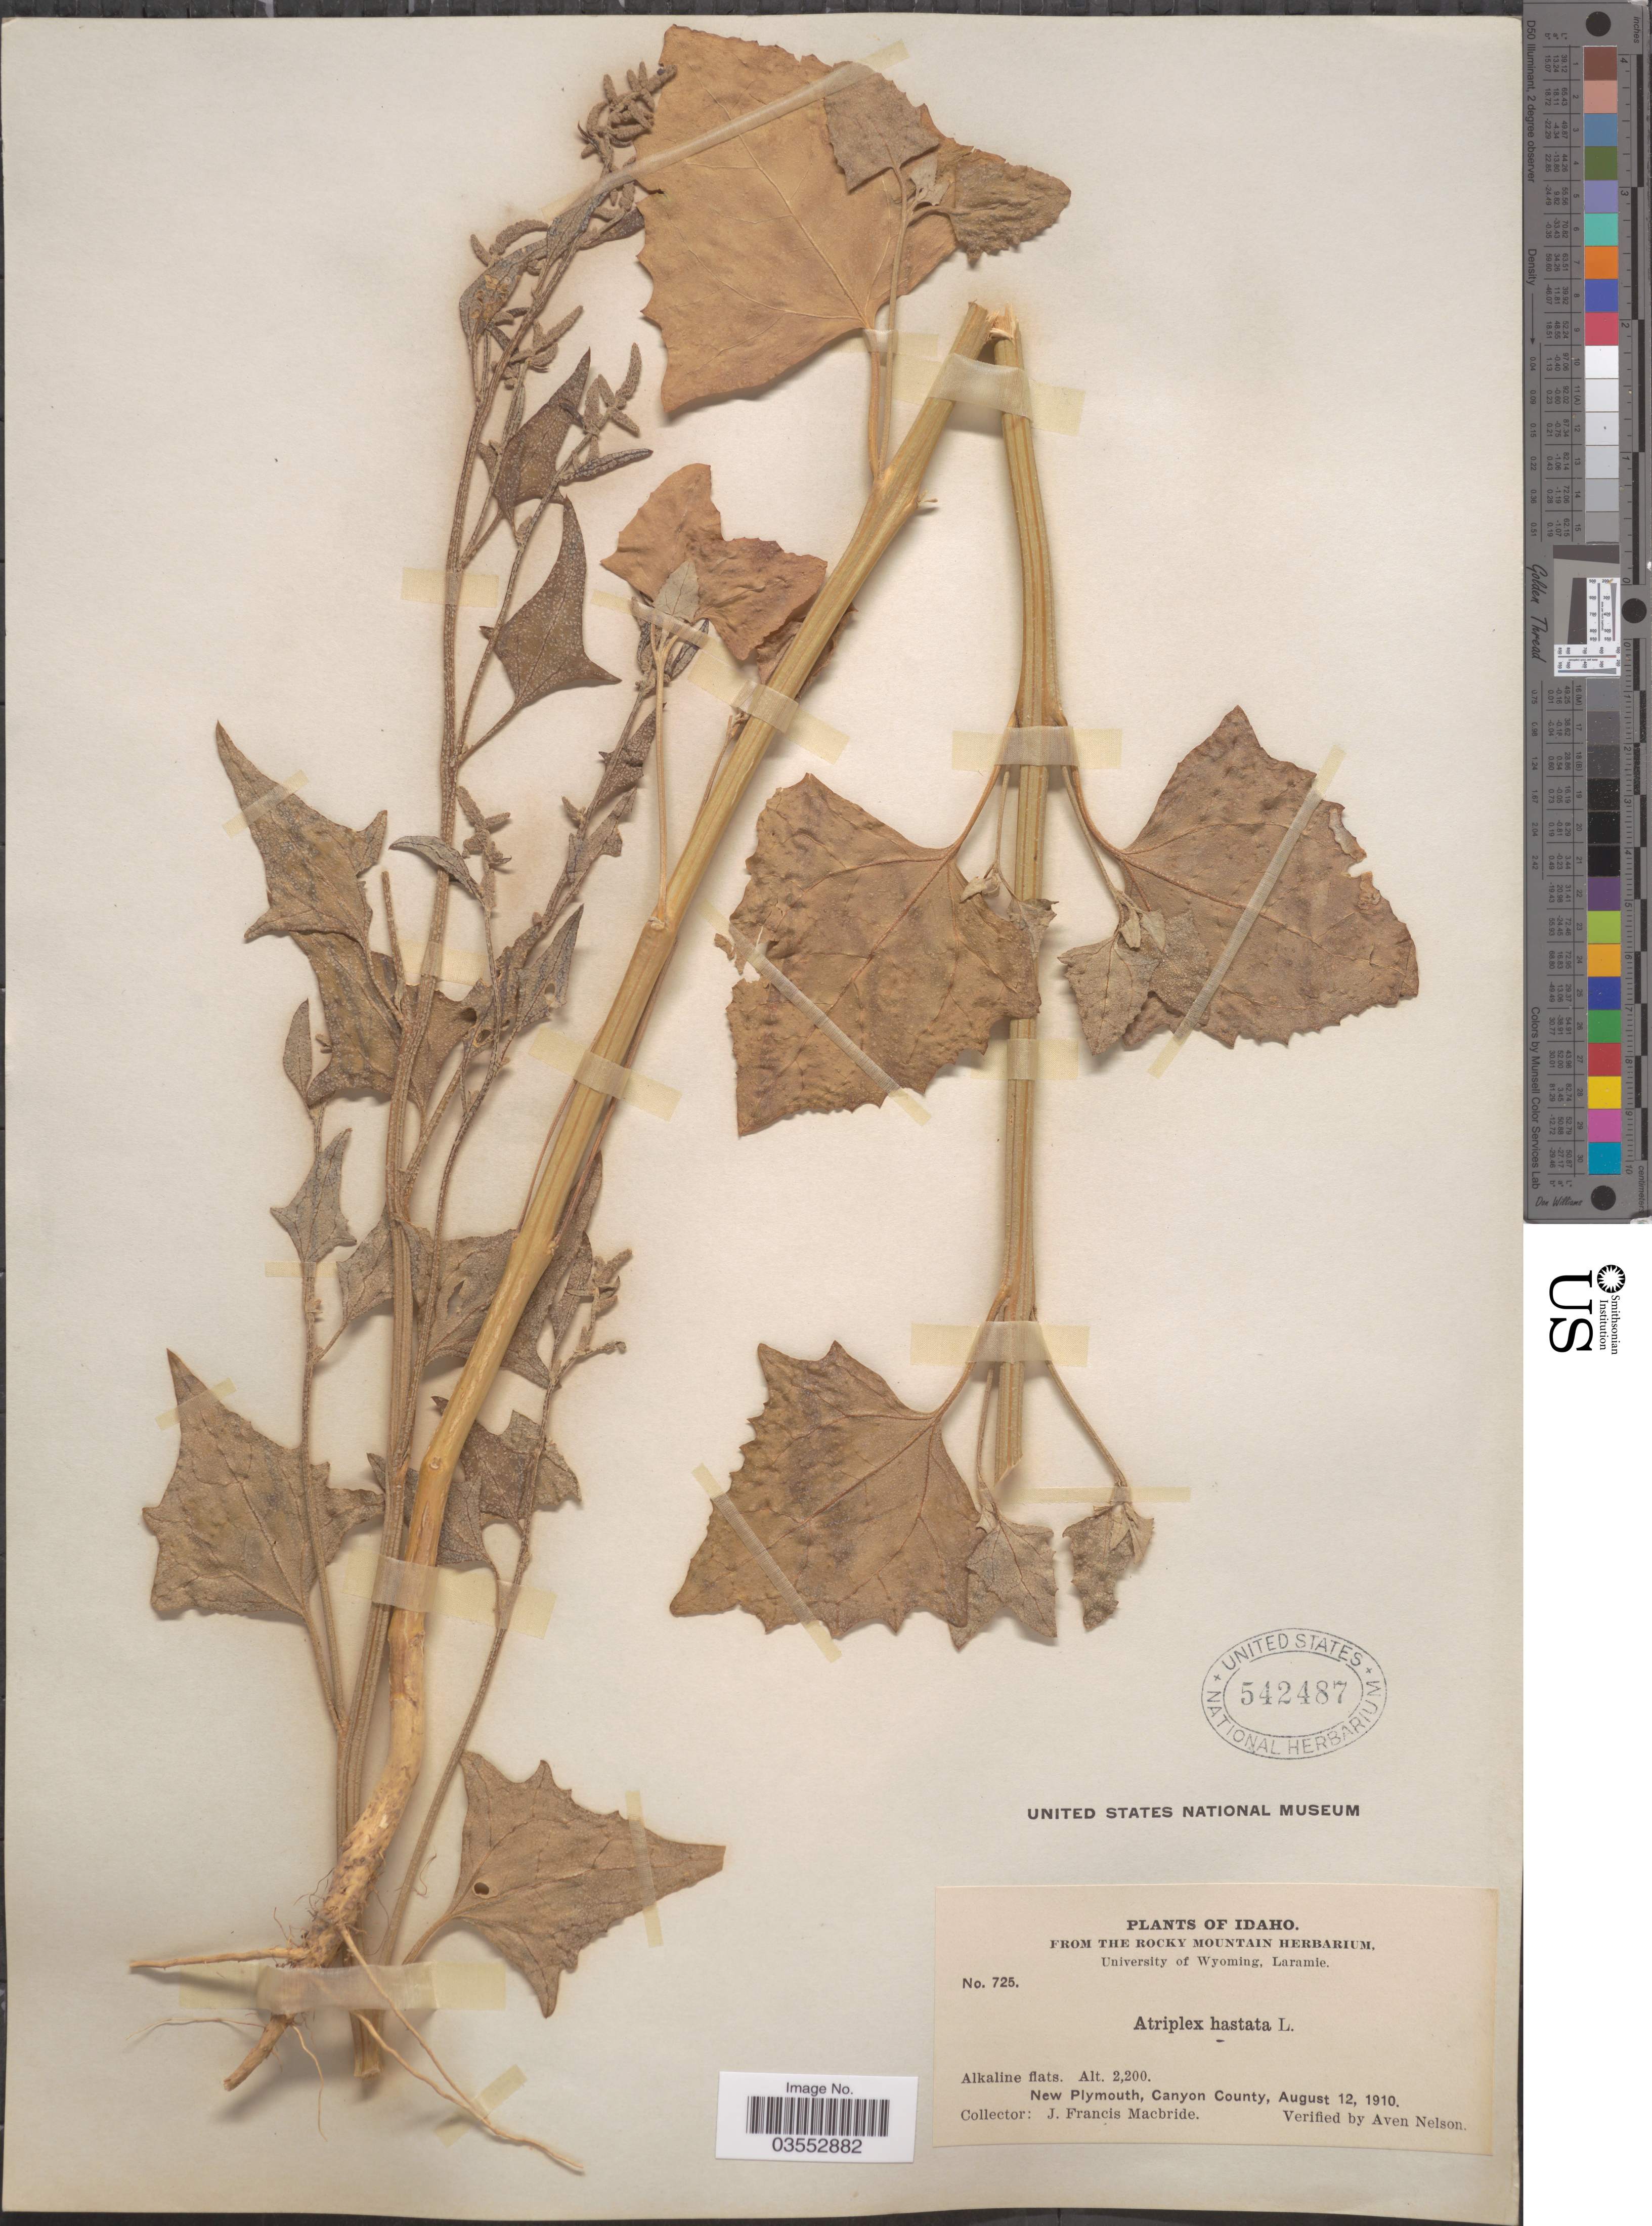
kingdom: Plantae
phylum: Tracheophyta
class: Magnoliopsida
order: Caryophyllales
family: Amaranthaceae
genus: Atriplex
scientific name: Atriplex subspicata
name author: (Nutt.) Rydb.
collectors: J. F. Macbride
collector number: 725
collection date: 1910-08-12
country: United States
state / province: Idaho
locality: New Plymouth, Canyon County.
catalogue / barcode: US 542487